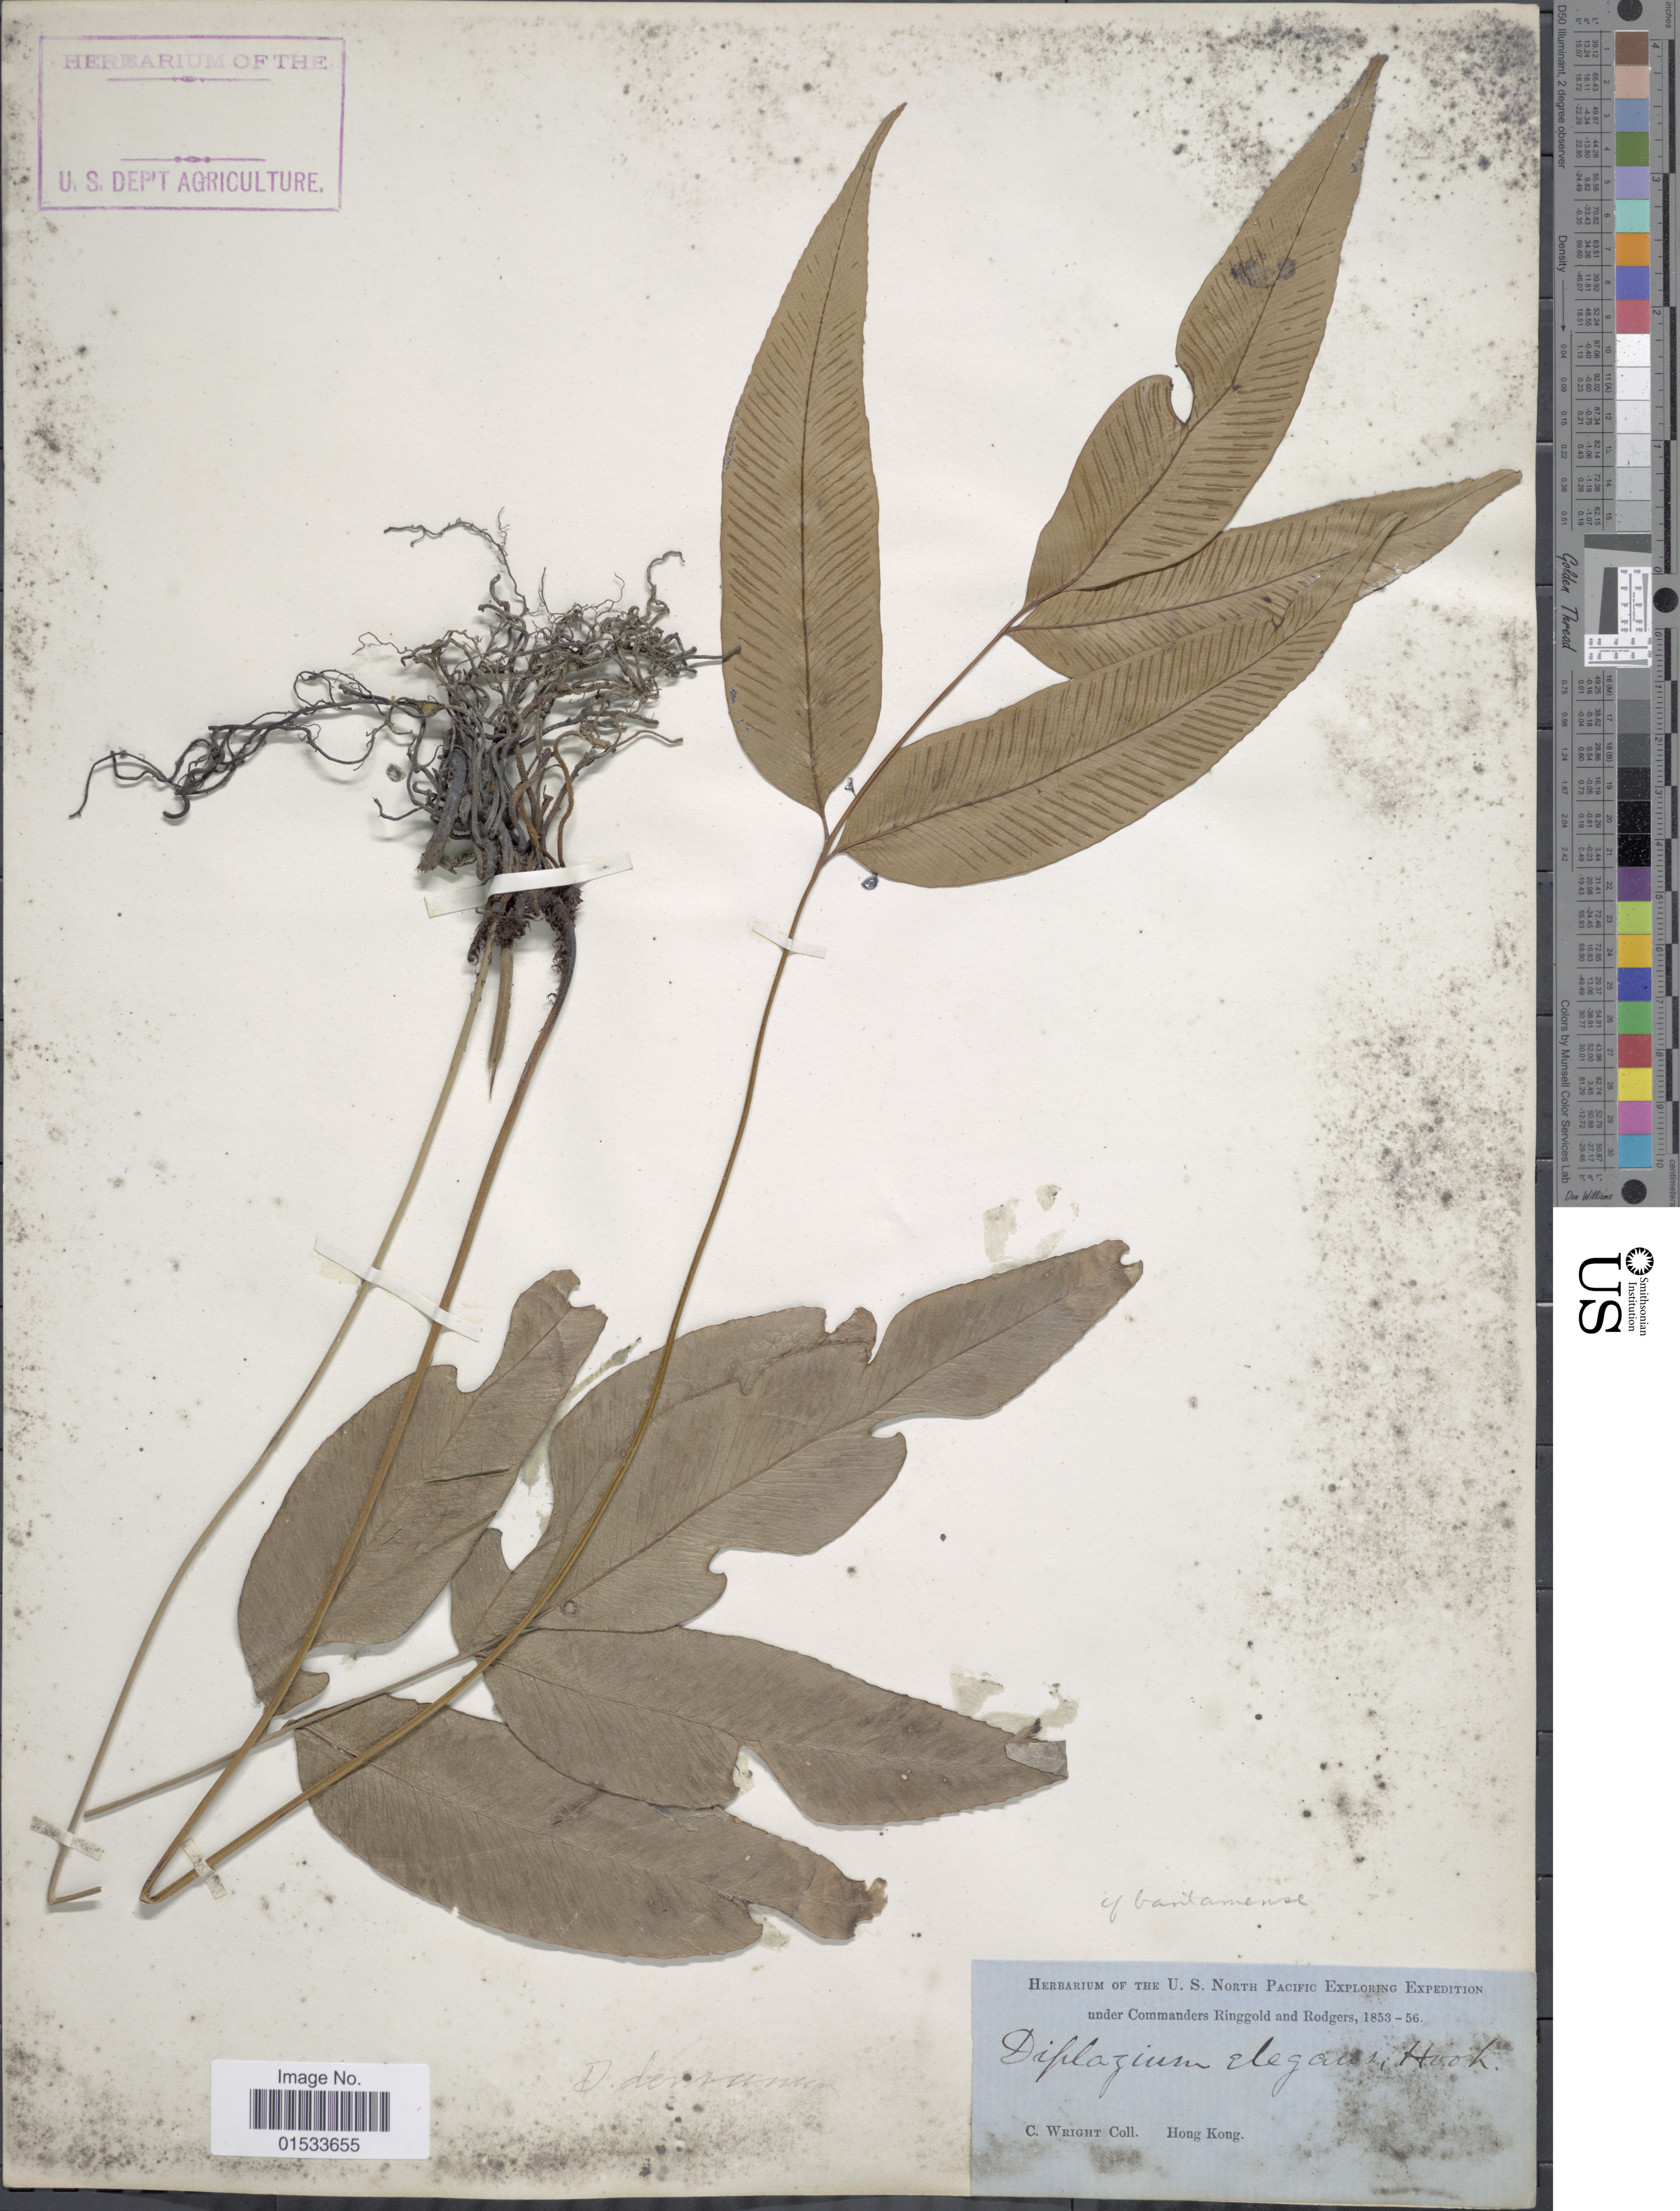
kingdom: Plantae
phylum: Tracheophyta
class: Polypodiopsida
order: Polypodiales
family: Athyriaceae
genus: Diplazium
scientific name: Diplazium donianum var. donianum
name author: (Mett.) Tardieu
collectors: C. Wright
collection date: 1853/1856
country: China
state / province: Hong Kong